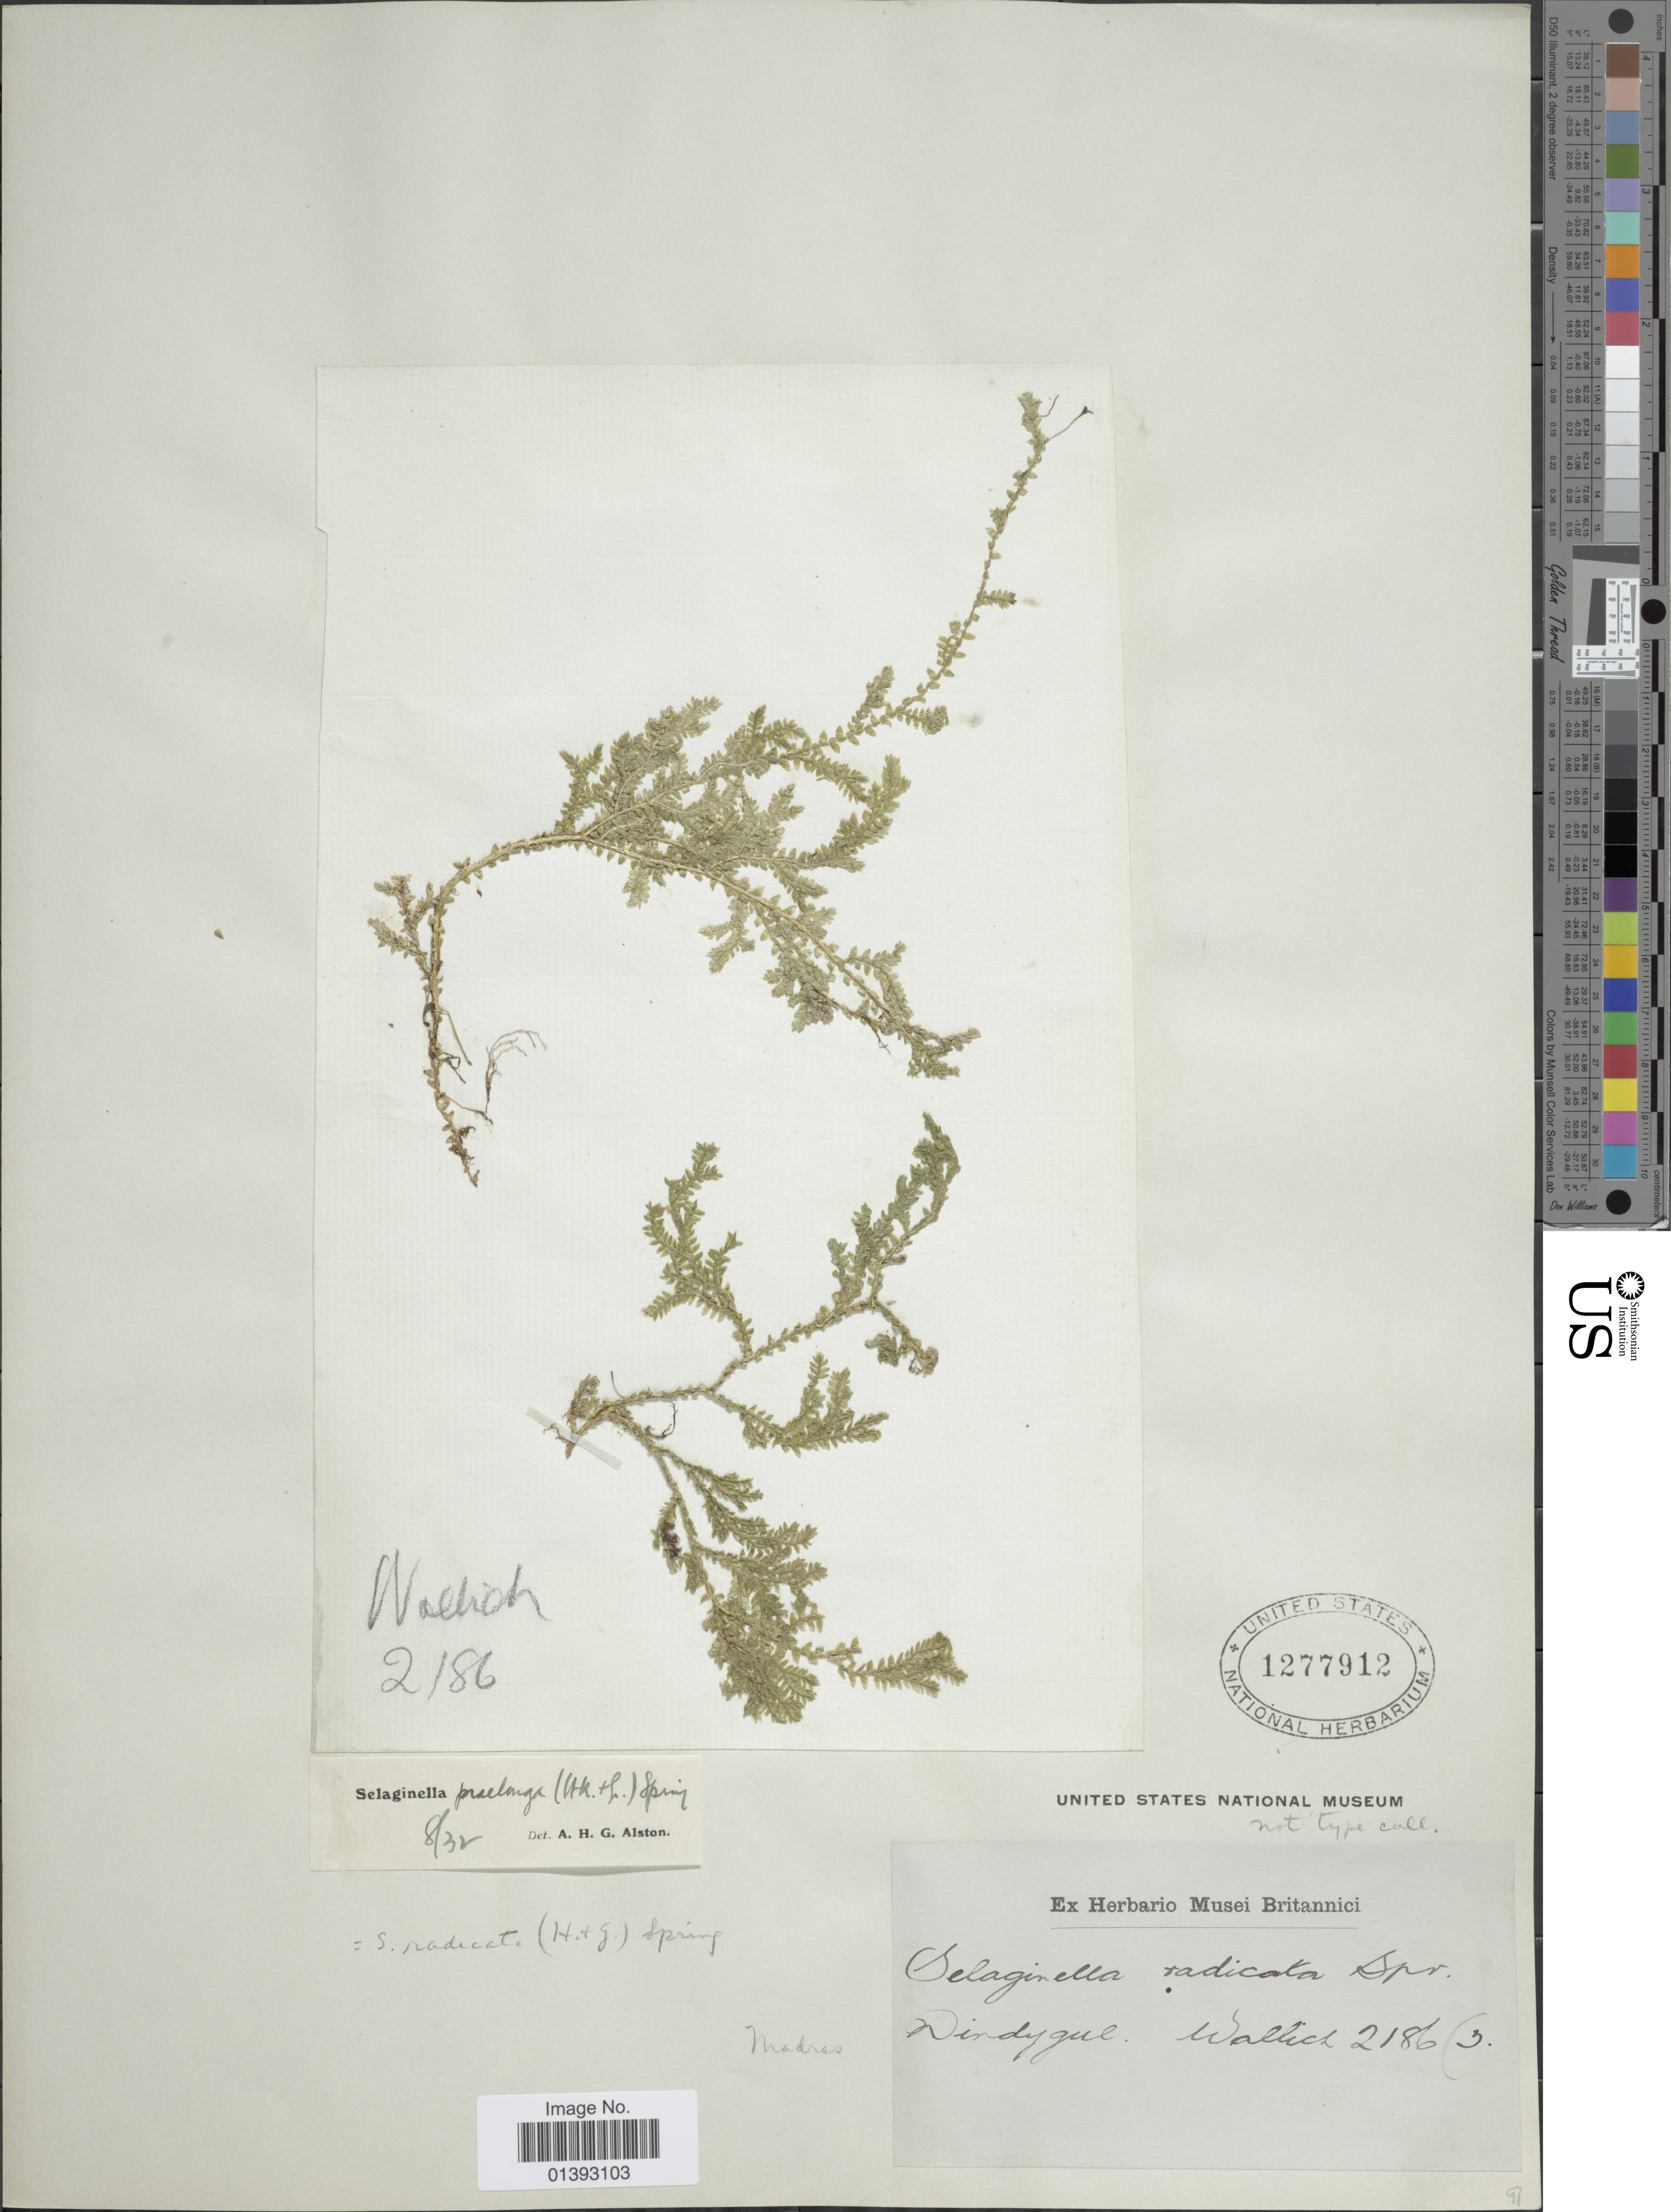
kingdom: Plantae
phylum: Tracheophyta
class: Lycopodiopsida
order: Selaginellales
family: Selaginellaceae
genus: Selaginella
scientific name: Selaginella radicata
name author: (Hook. & Grev.) Spring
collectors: -- Wallich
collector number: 2186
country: India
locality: Dindigul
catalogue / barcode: US 1277912